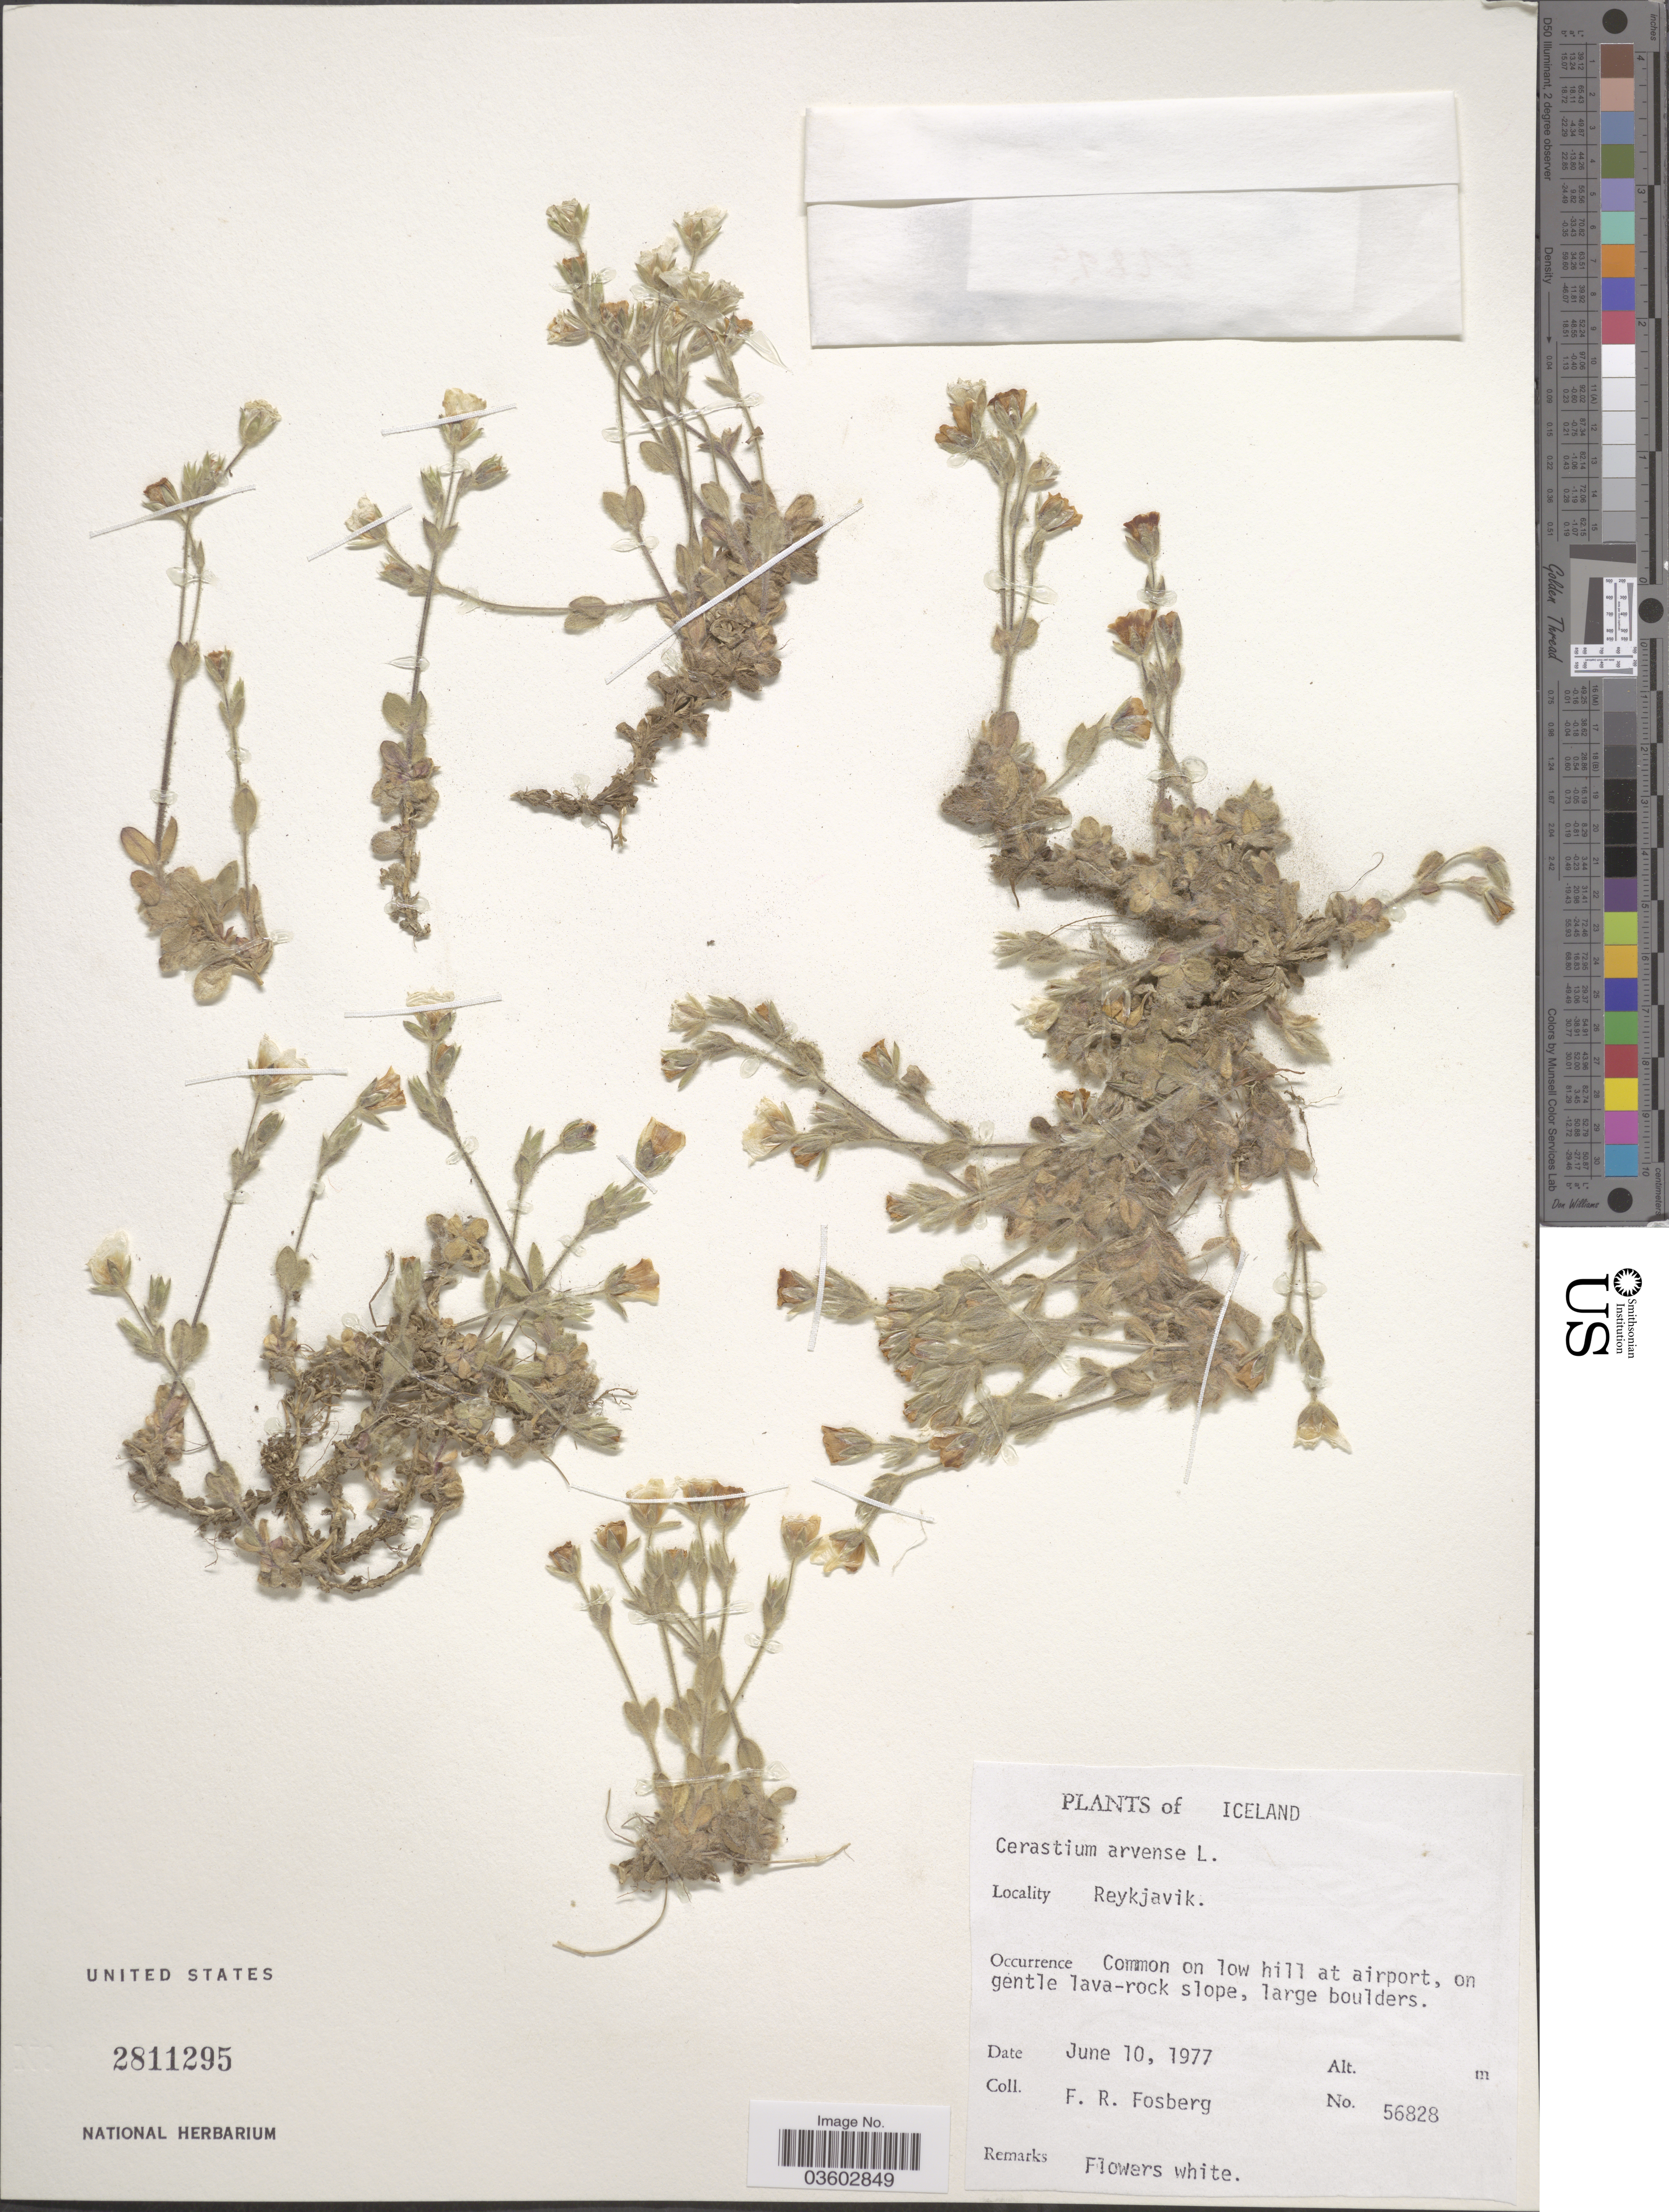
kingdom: Plantae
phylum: Tracheophyta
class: Magnoliopsida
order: Caryophyllales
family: Caryophyllaceae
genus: Cerastium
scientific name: Cerastium arvense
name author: L.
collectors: F. R. Fosberg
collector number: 56828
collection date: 1977-06-10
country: Iceland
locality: Reykjavik.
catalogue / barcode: US 2811295